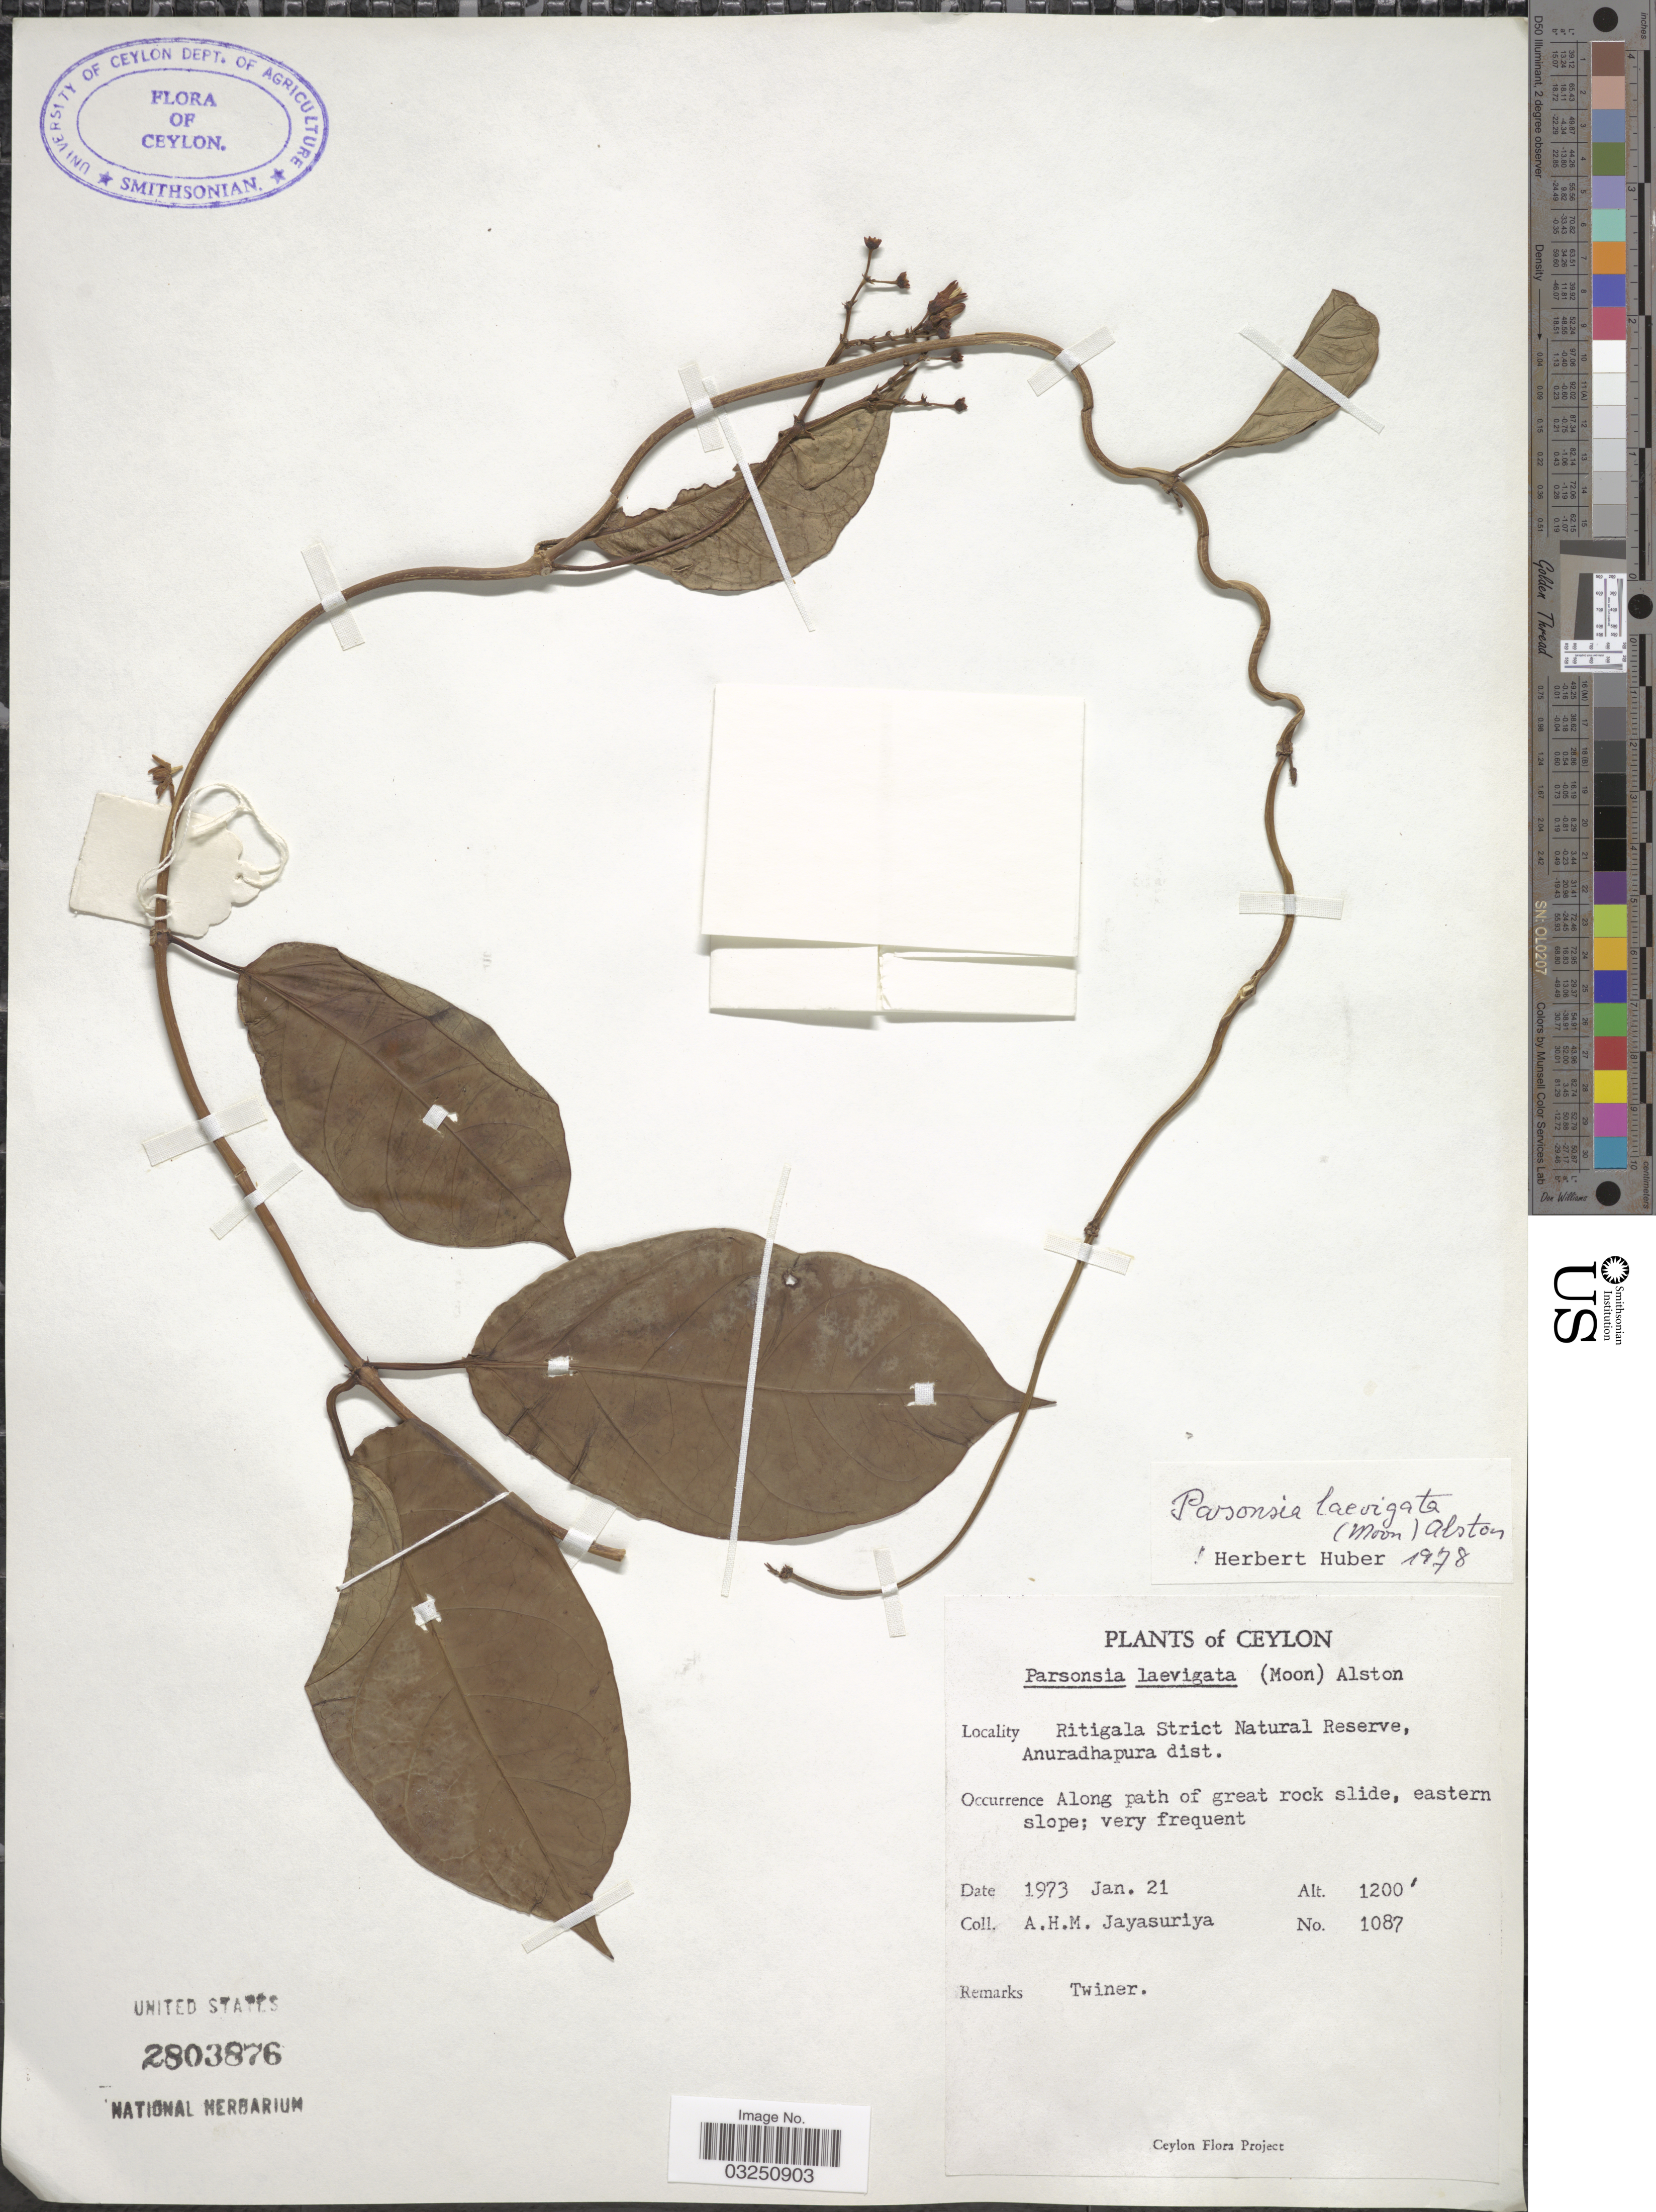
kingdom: Plantae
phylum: Tracheophyta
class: Magnoliopsida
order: Gentianales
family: Apocynaceae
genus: Parsonsia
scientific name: Parsonsia alboflavescens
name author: (Dennst.) Mabberley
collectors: A. H. Jayasuriya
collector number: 1087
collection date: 1973-01-21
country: Sri Lanka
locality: Ceylon. Ritigala Strict Natural Reserve, Anuradhapura District.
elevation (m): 366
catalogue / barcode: US 2803876